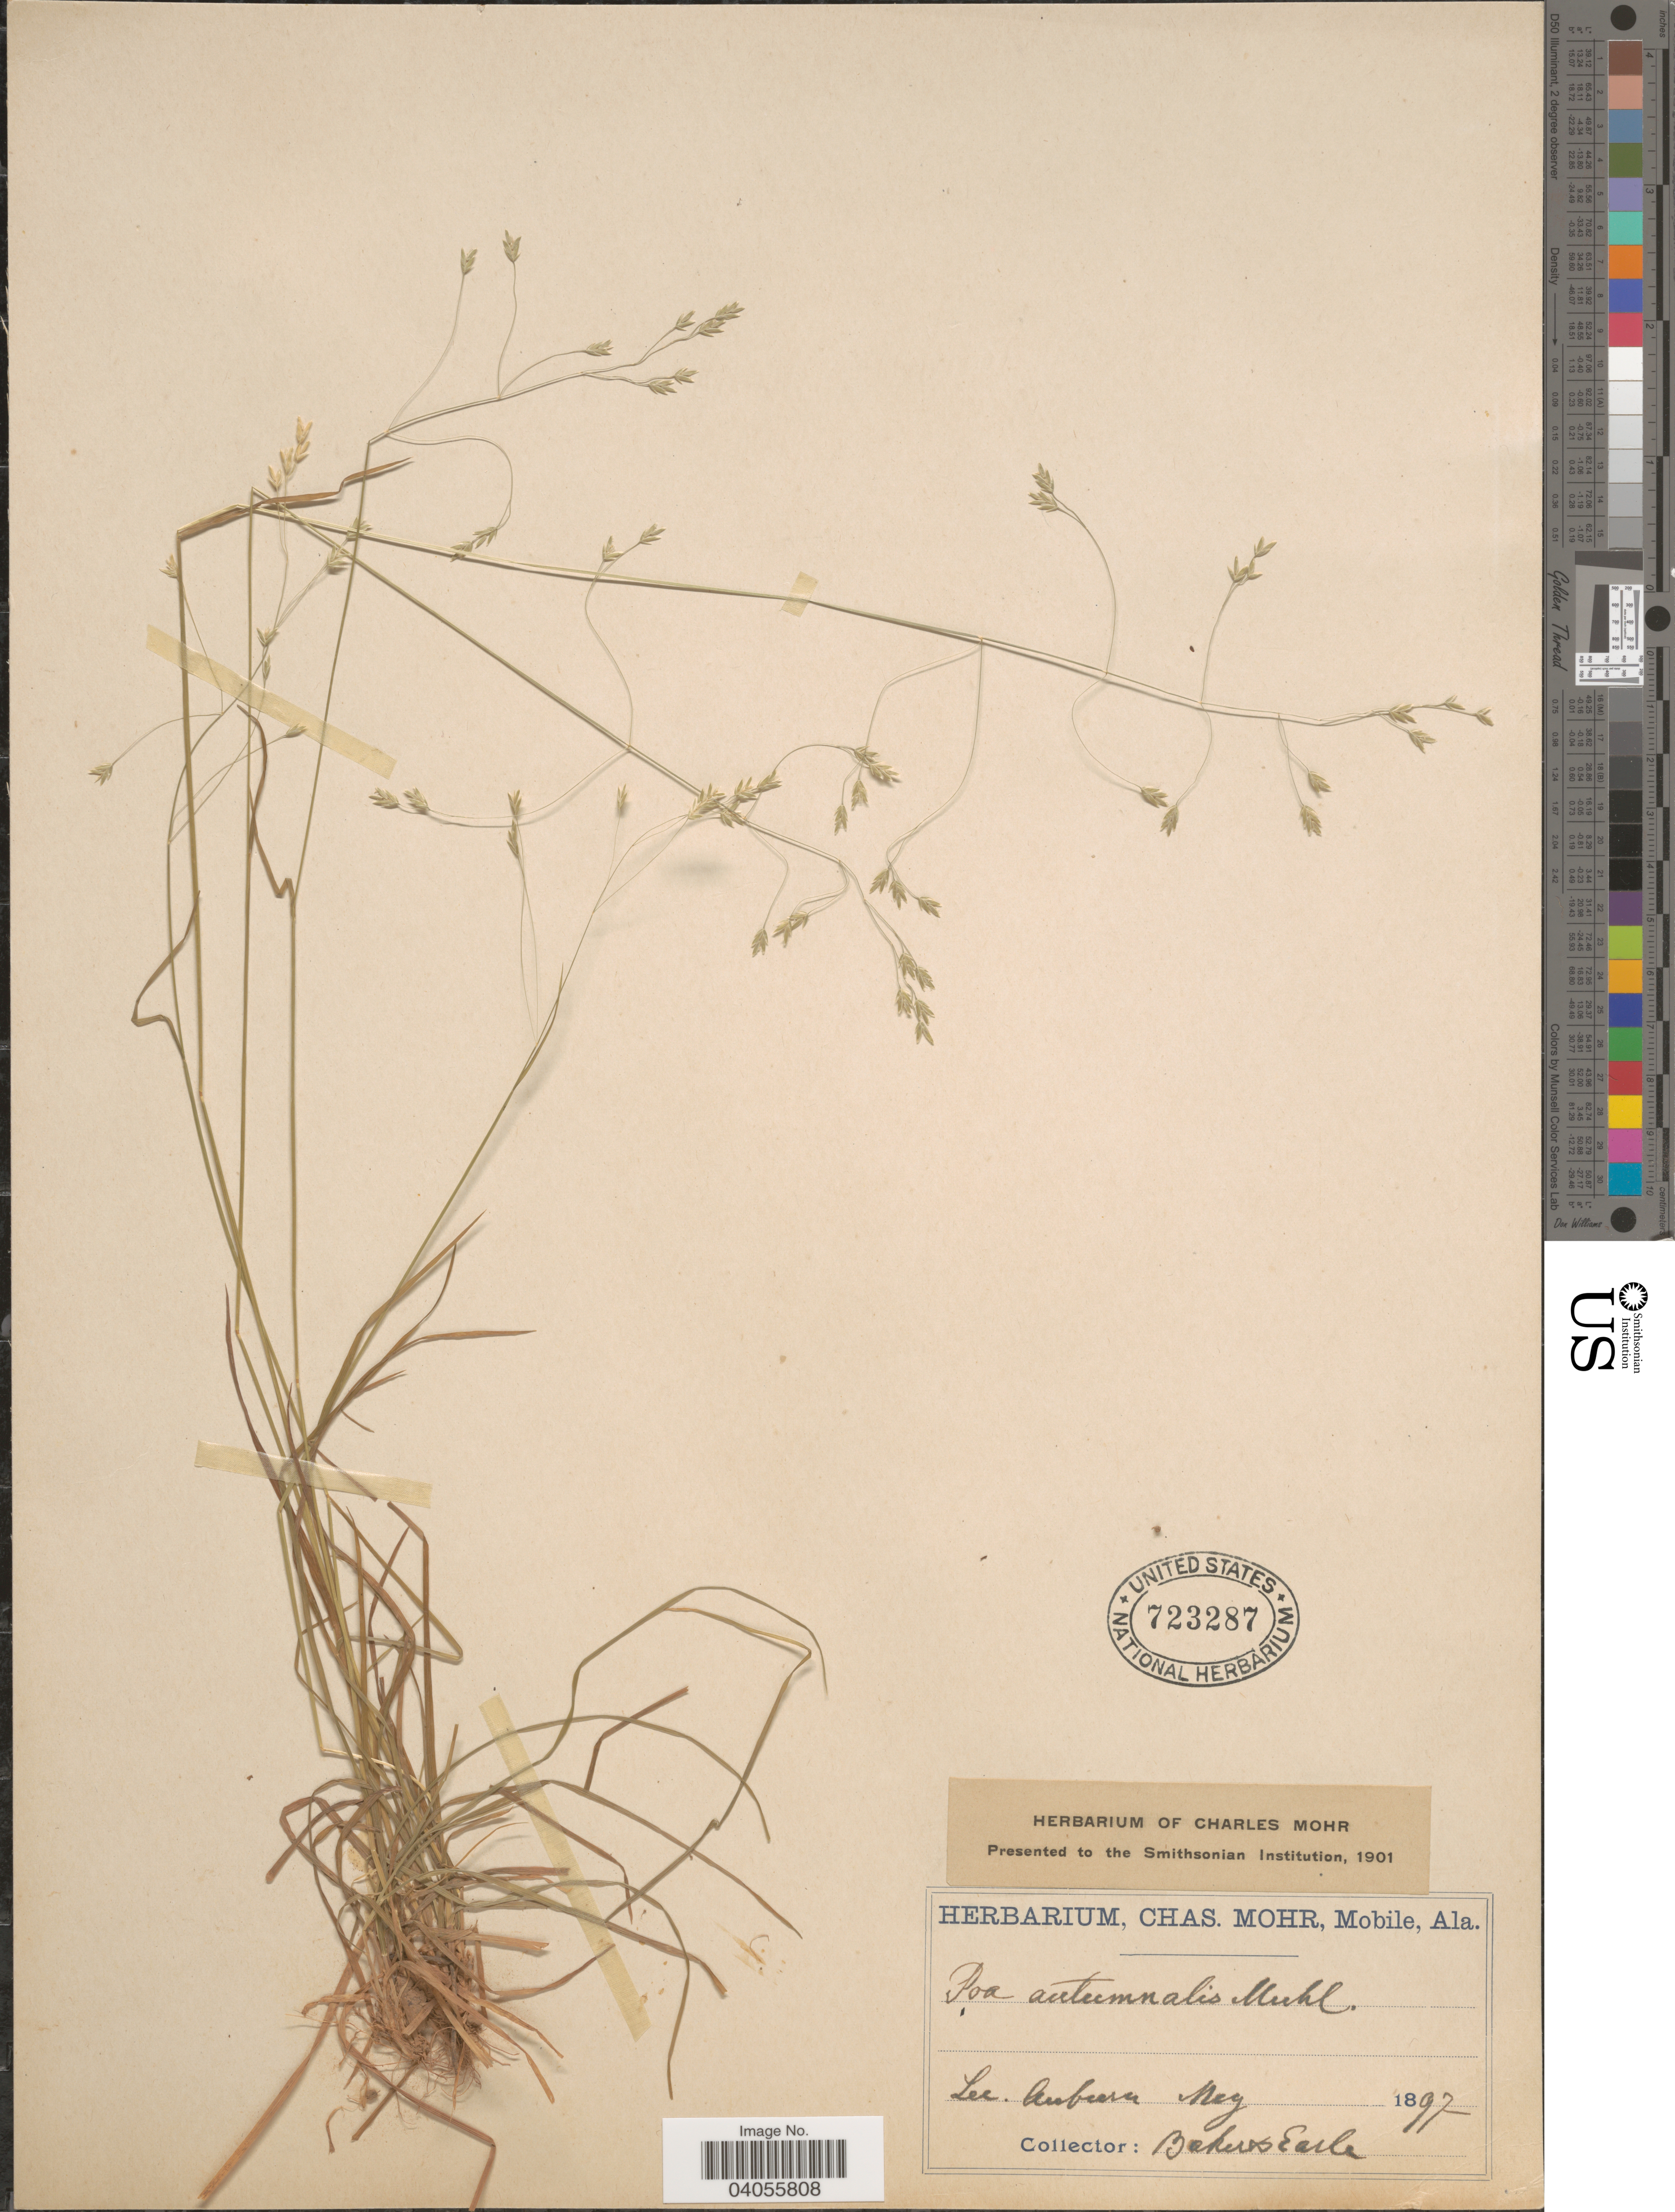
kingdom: Plantae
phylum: Tracheophyta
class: Liliopsida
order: Poales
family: Poaceae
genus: Poa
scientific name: Poa autumnalis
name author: Muhl. ex Elliott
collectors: -- Baker & -. Earle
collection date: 1897-05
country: United States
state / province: Alabama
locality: Auburn.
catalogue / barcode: US 723287